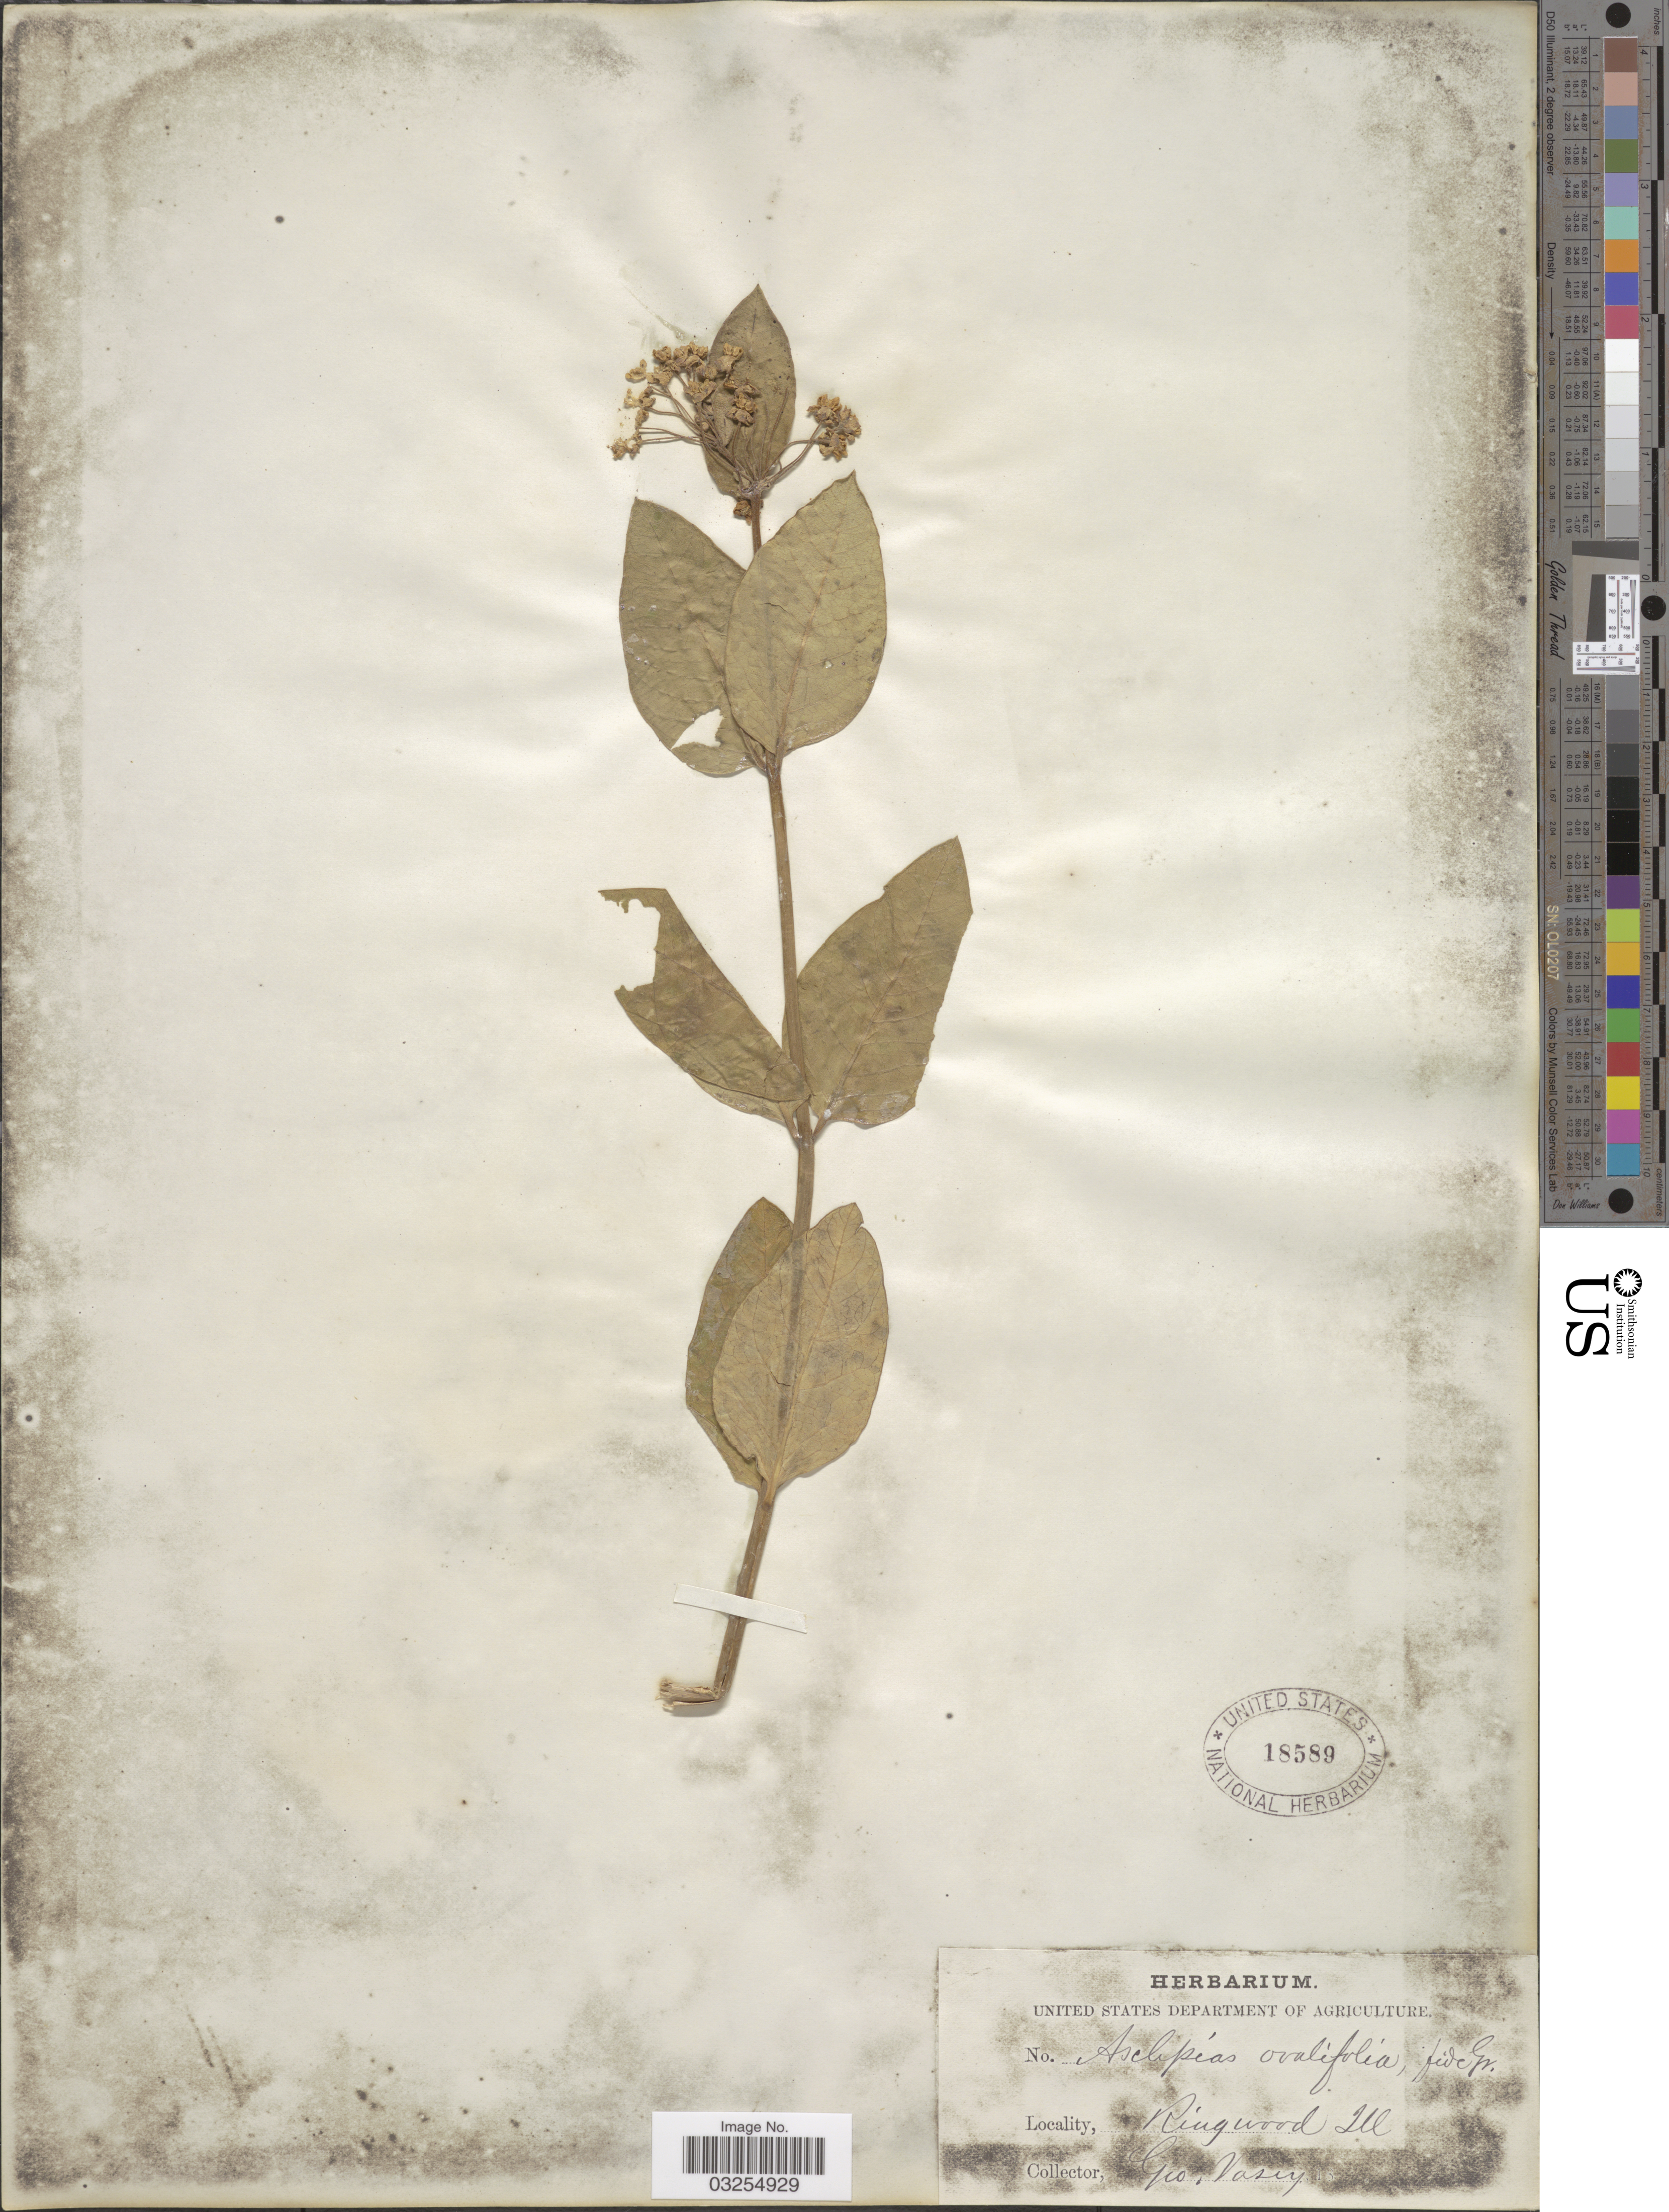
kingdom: Plantae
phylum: Tracheophyta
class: Magnoliopsida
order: Gentianales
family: Apocynaceae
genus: Asclepias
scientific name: Asclepias ovalifolia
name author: Decne.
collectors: G. Vasey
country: United States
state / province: Illinois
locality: Ringwood.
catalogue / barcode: US 18589